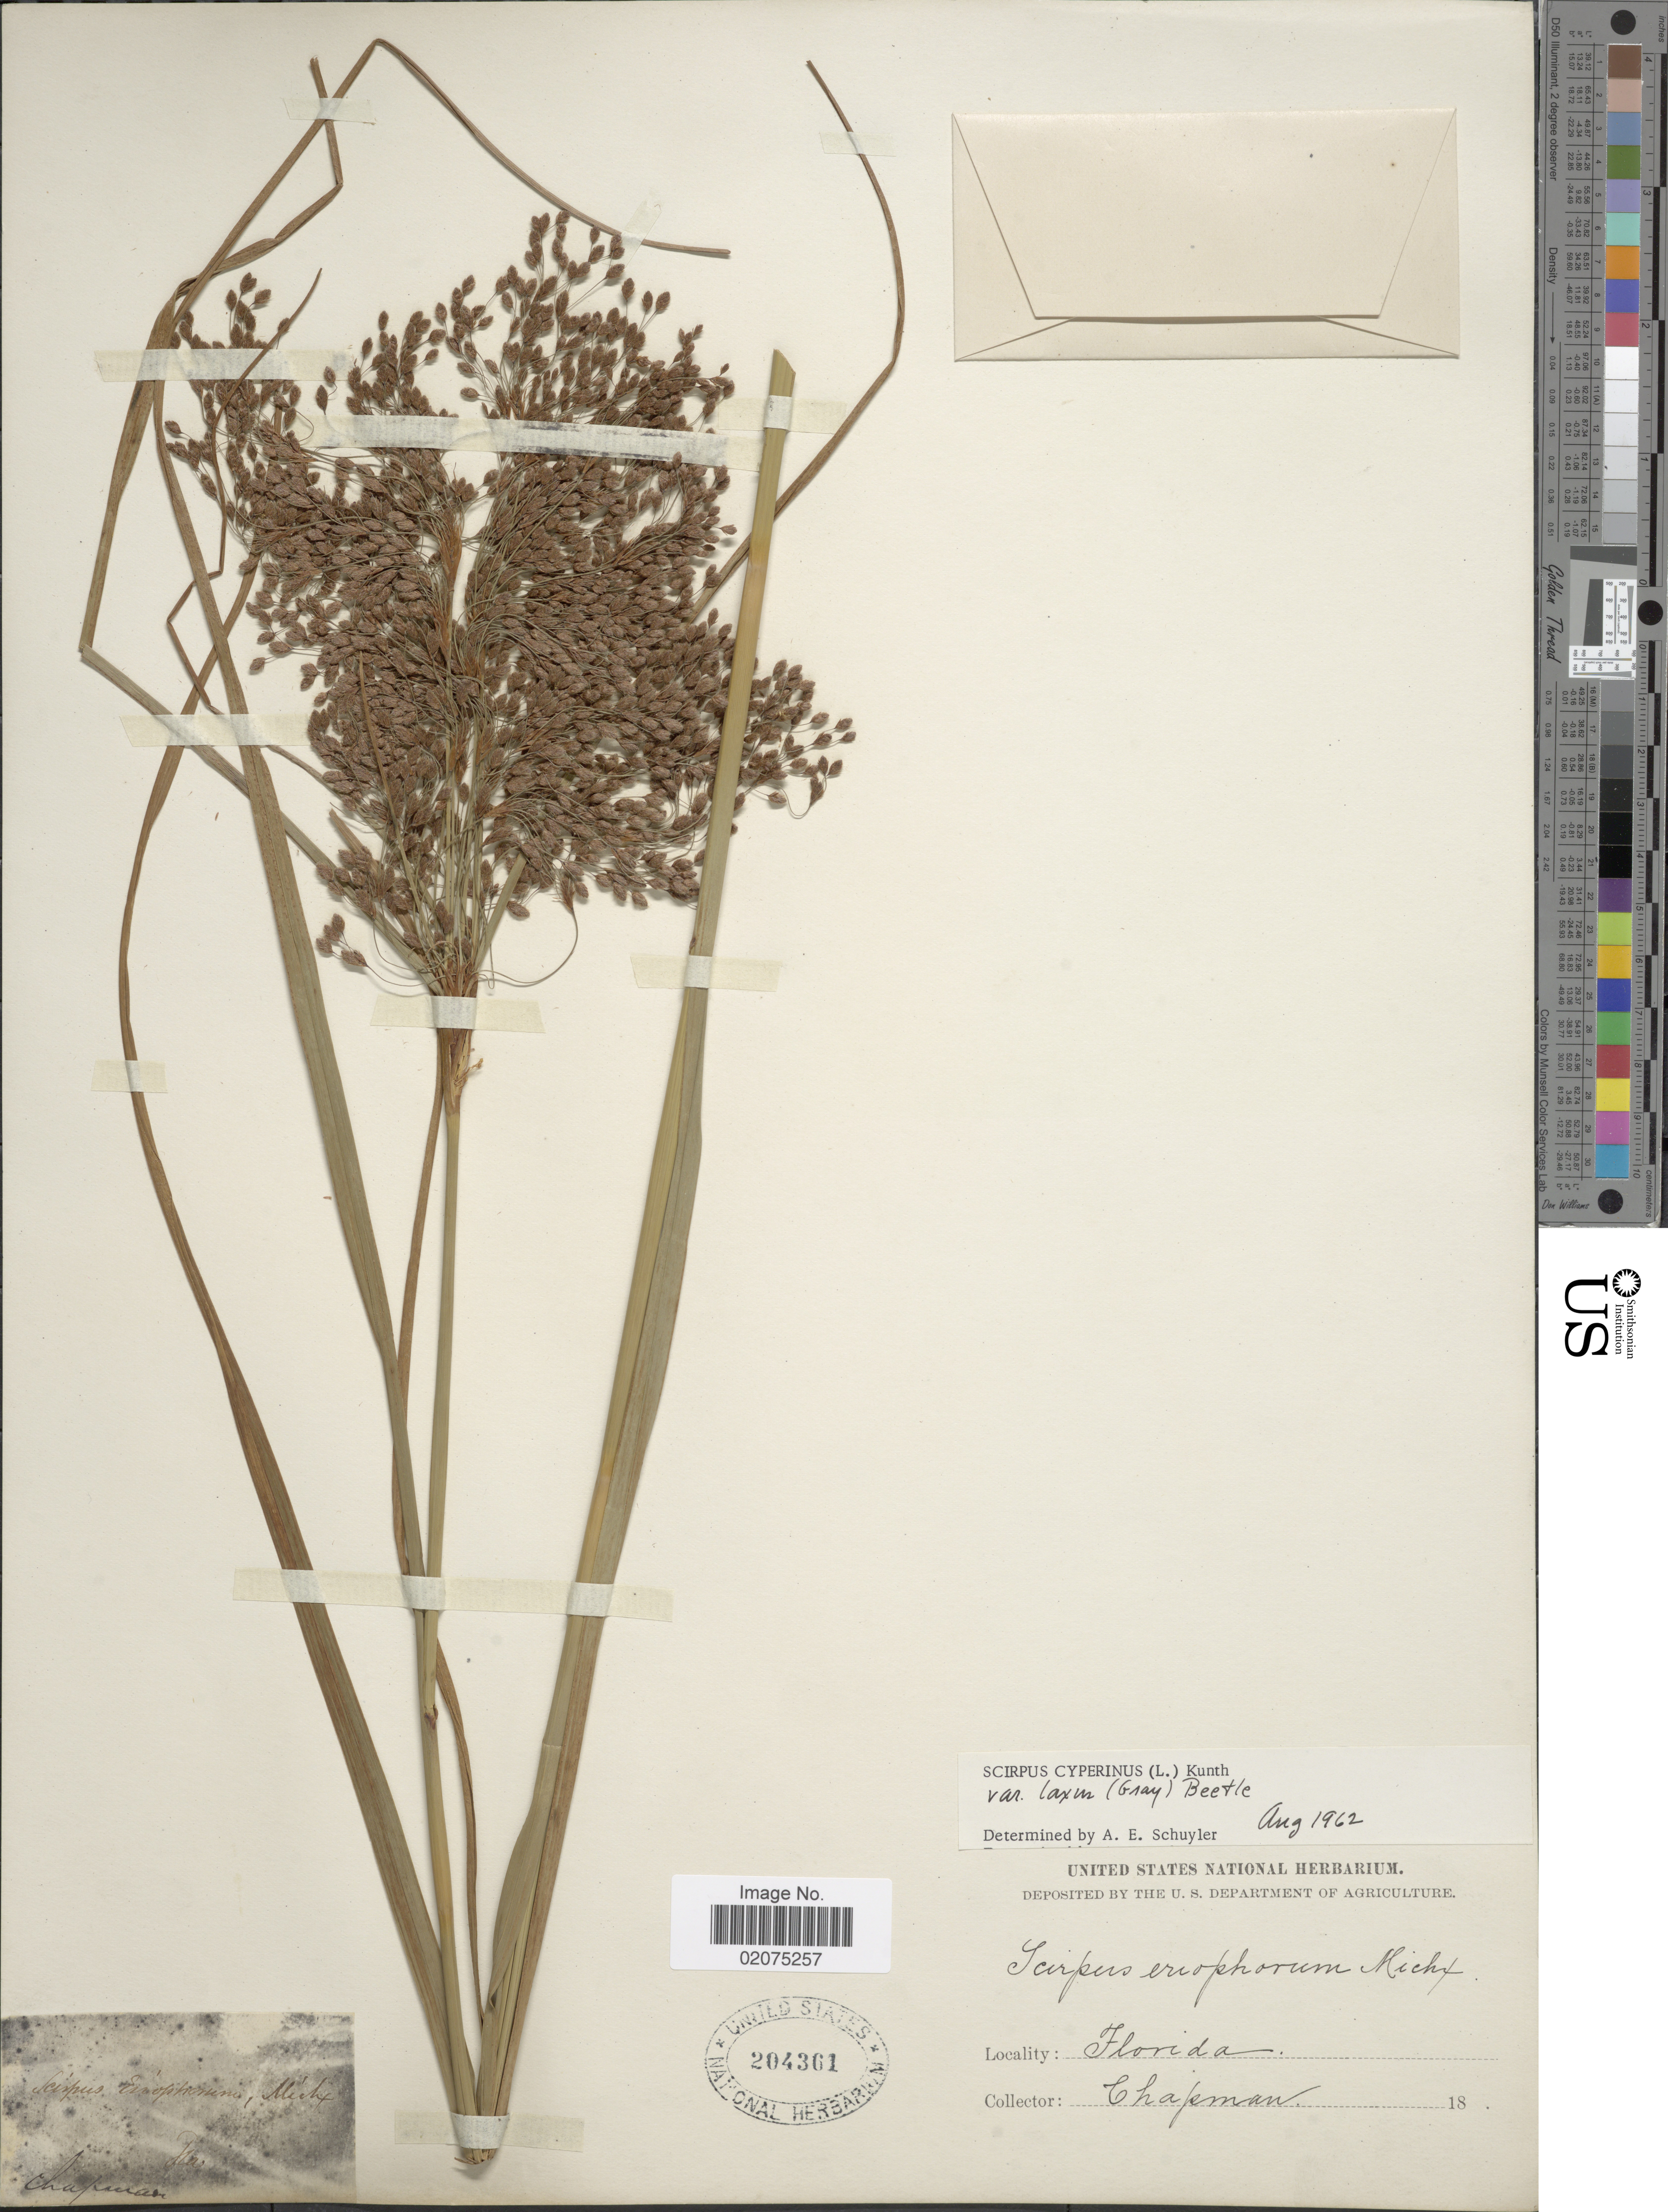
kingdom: Plantae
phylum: Tracheophyta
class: Liliopsida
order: Poales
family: Cyperaceae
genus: Scirpus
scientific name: Scirpus cyperinus var. laxus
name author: (A. Gray) Beetle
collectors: A. Chapman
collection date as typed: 18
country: United States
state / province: Florida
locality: Fla.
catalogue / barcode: US 204361